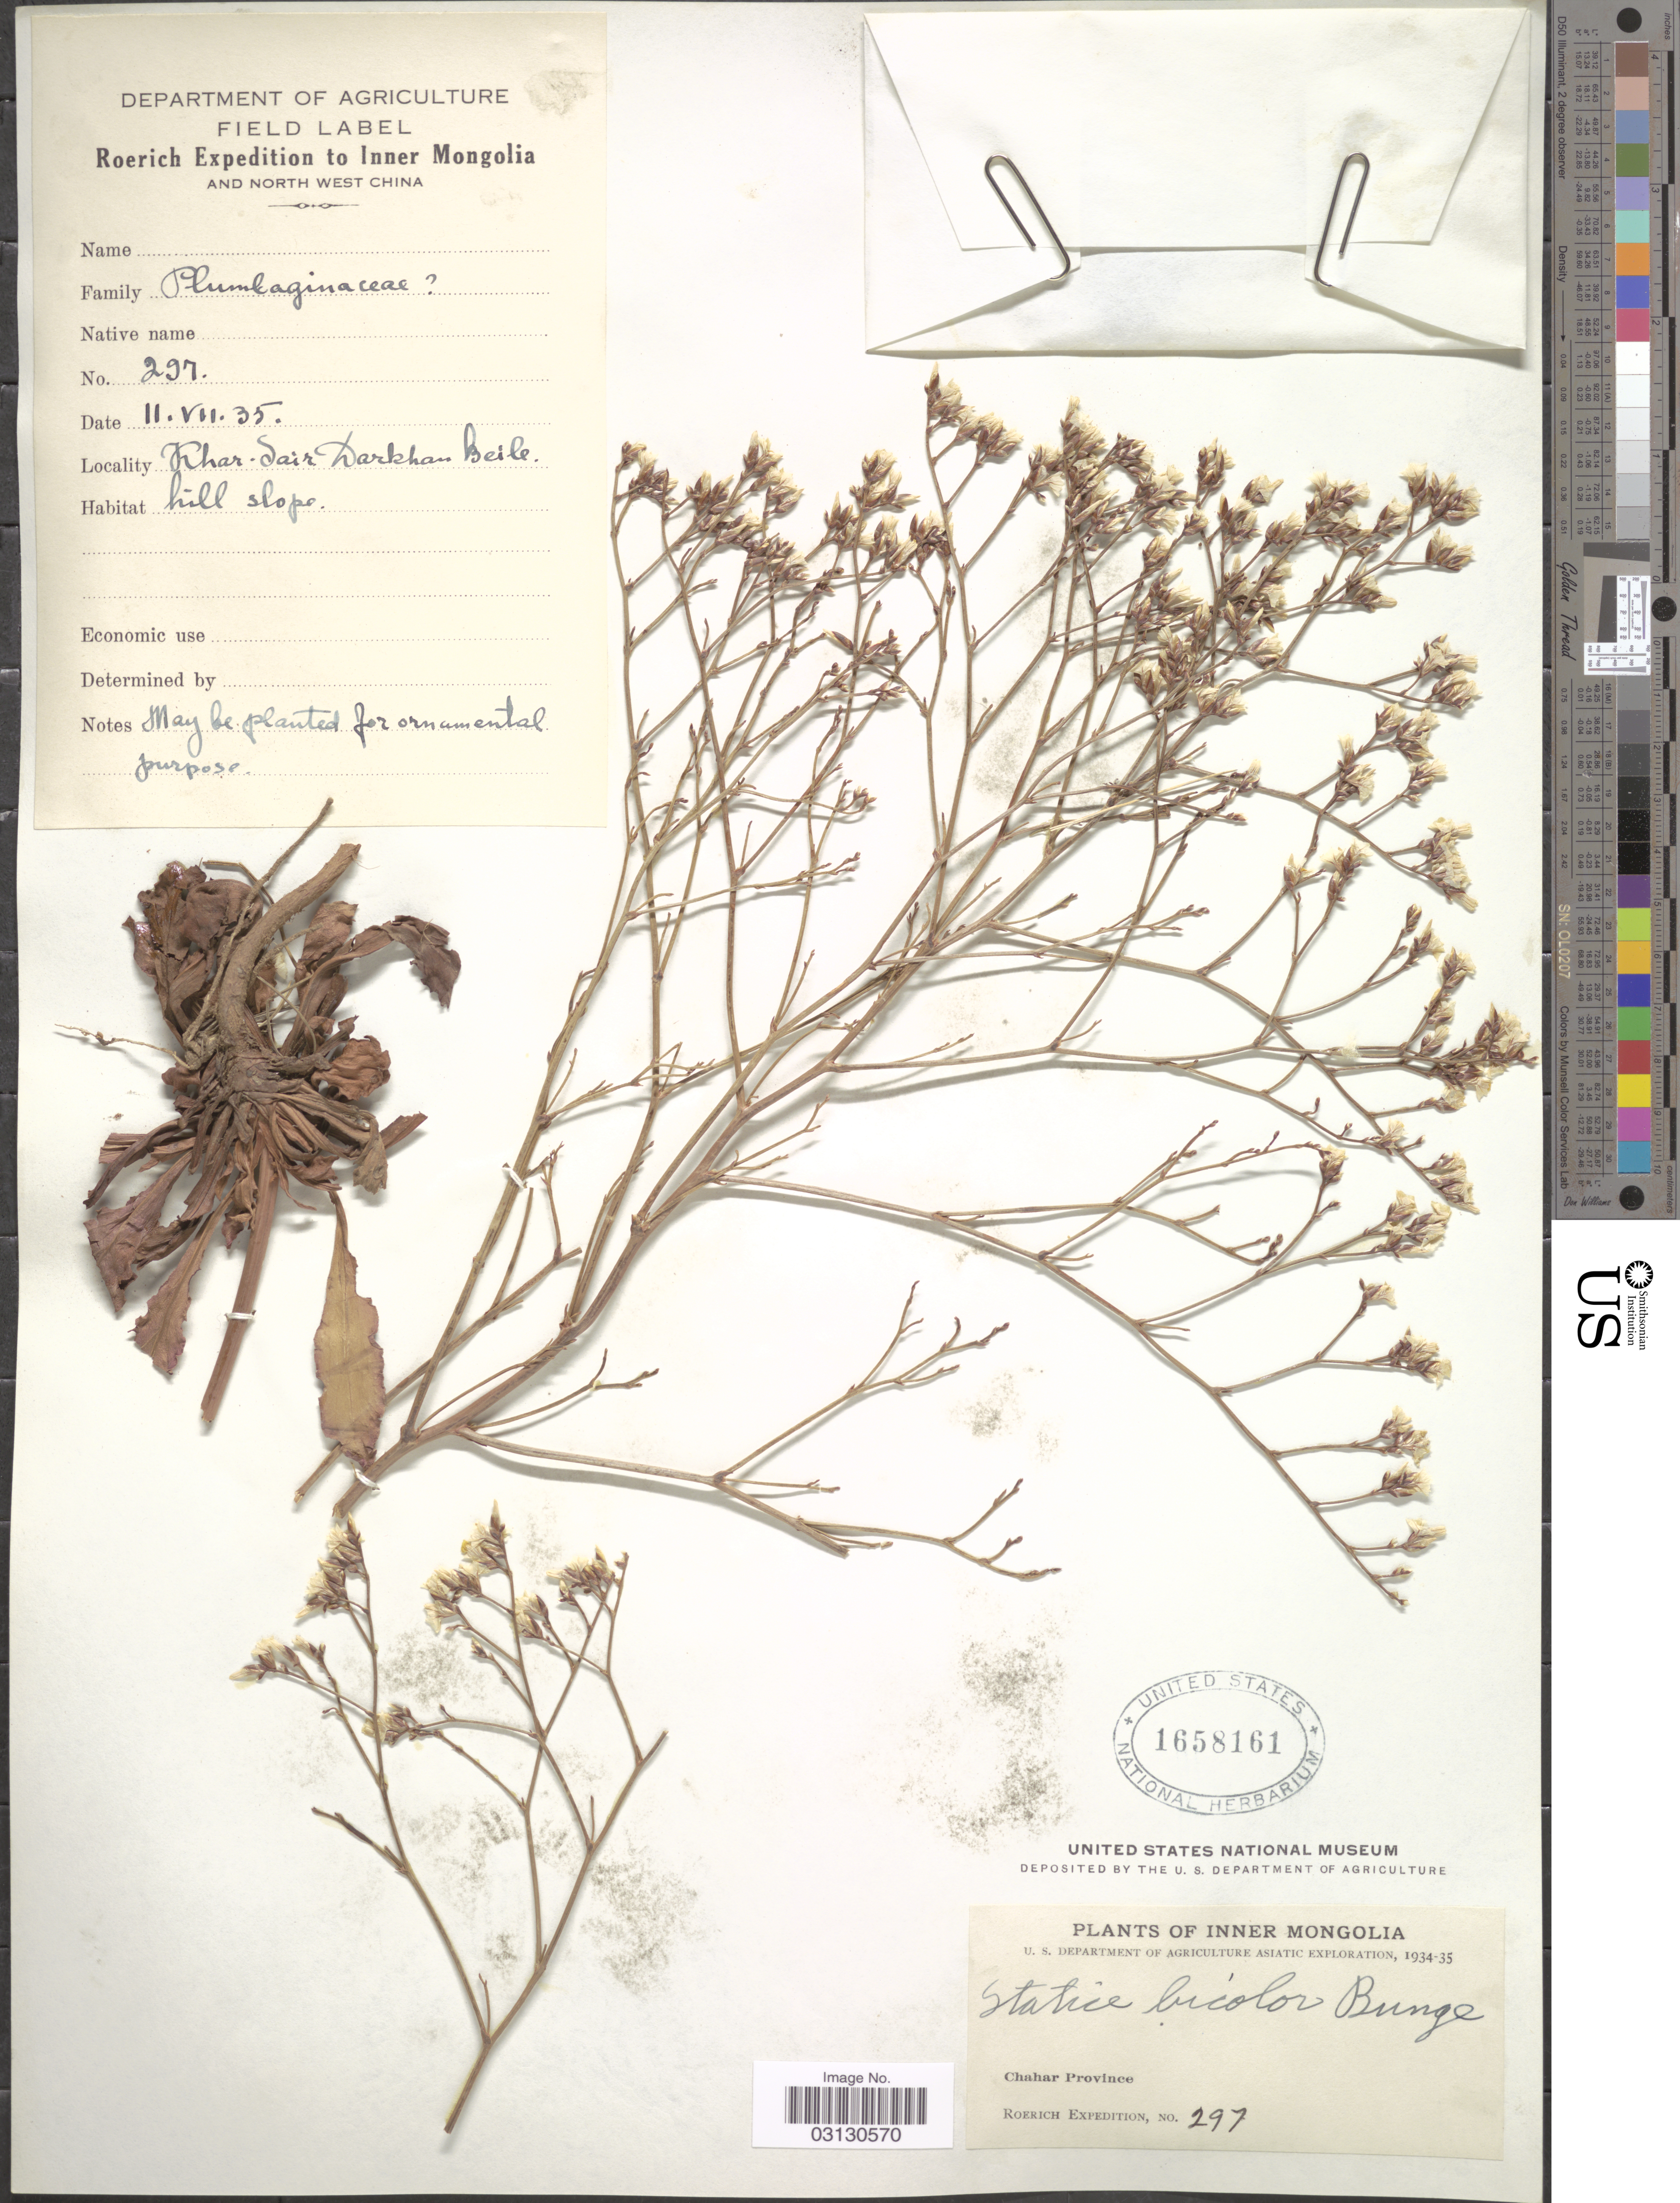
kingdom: Plantae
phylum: Tracheophyta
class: Magnoliopsida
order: Caryophyllales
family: Plumbaginaceae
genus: Limonium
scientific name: Limonium bicolor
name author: (Bunge) Kuntze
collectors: Roerich Expedition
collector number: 297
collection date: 1935-07-11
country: China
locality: Inner Mongolia and North West China. Khar-Sair Darkhan Beile. Chahar Province.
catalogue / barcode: US 1658161